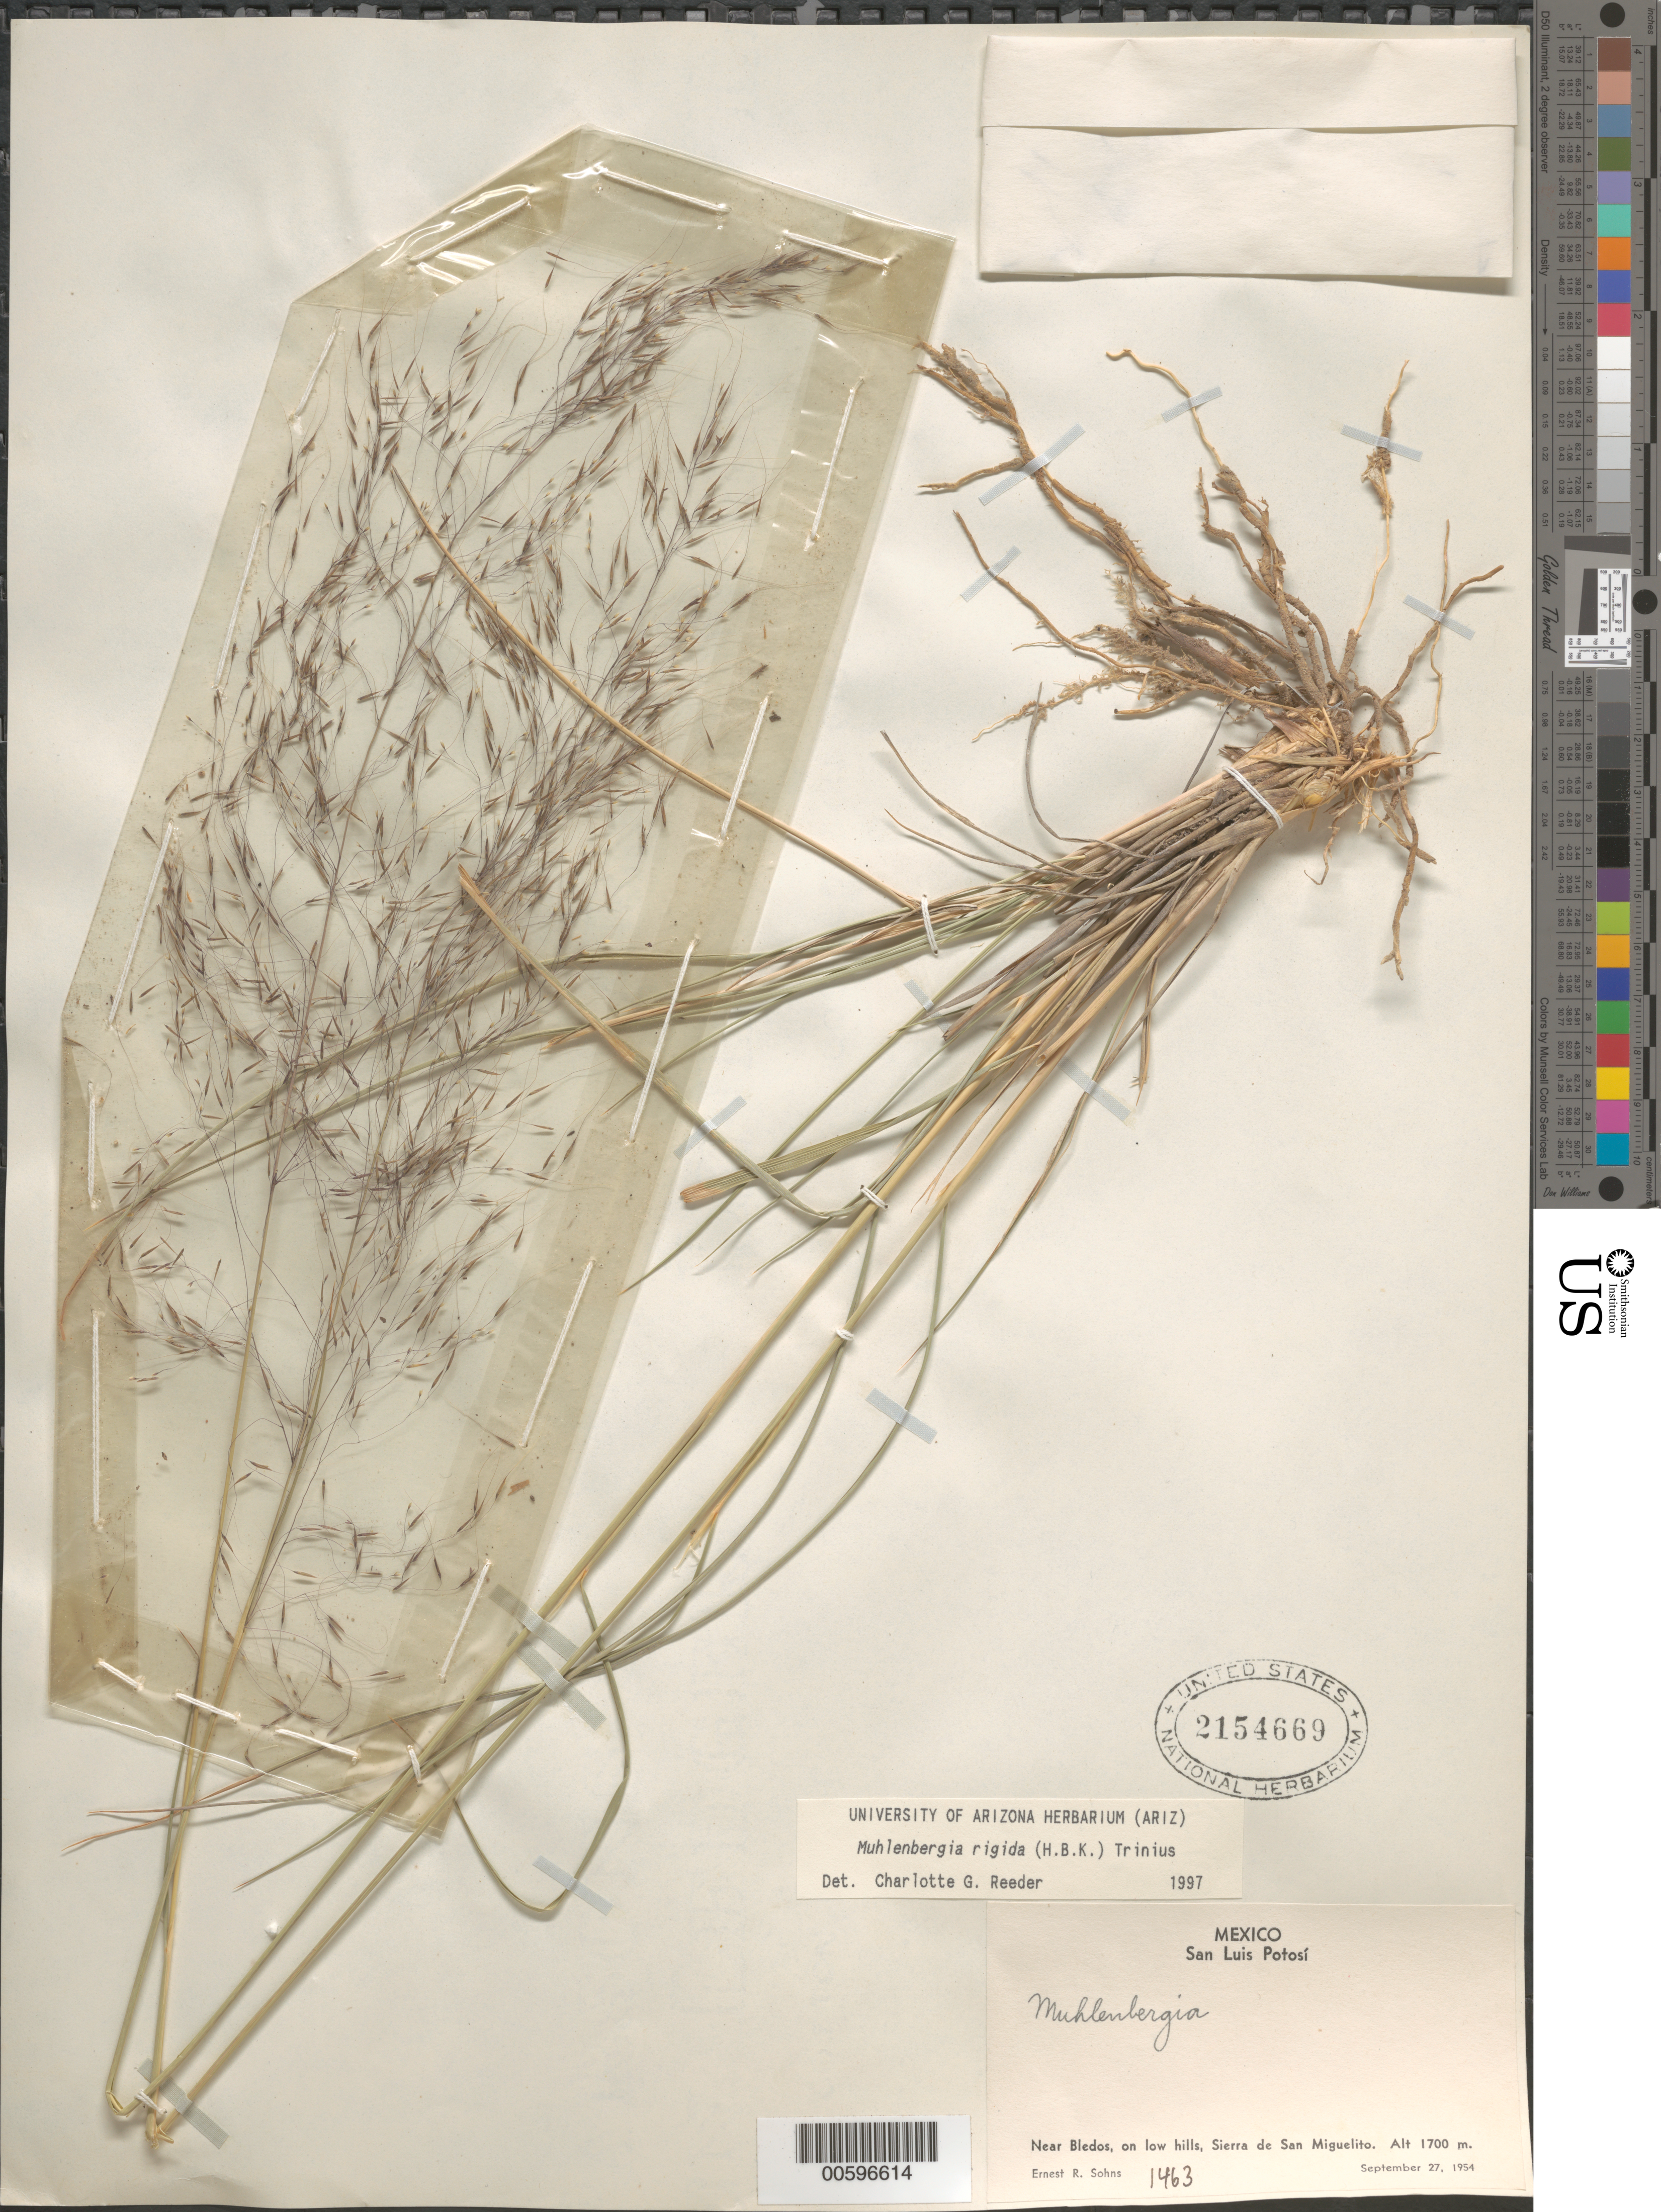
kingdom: Plantae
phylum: Tracheophyta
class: Liliopsida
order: Poales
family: Poaceae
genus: Muhlenbergia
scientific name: Muhlenbergia rigida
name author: (Kunth) Kunth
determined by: Reeder, C. G., (ARIZ)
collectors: E. R. Sohns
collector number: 1463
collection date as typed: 27 Sep 1954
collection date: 1954-09-27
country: Mexico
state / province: San Luis Potosi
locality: Near Bledos, on low hills, Sierra de San Miguelito.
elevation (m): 1700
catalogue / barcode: US 2154669